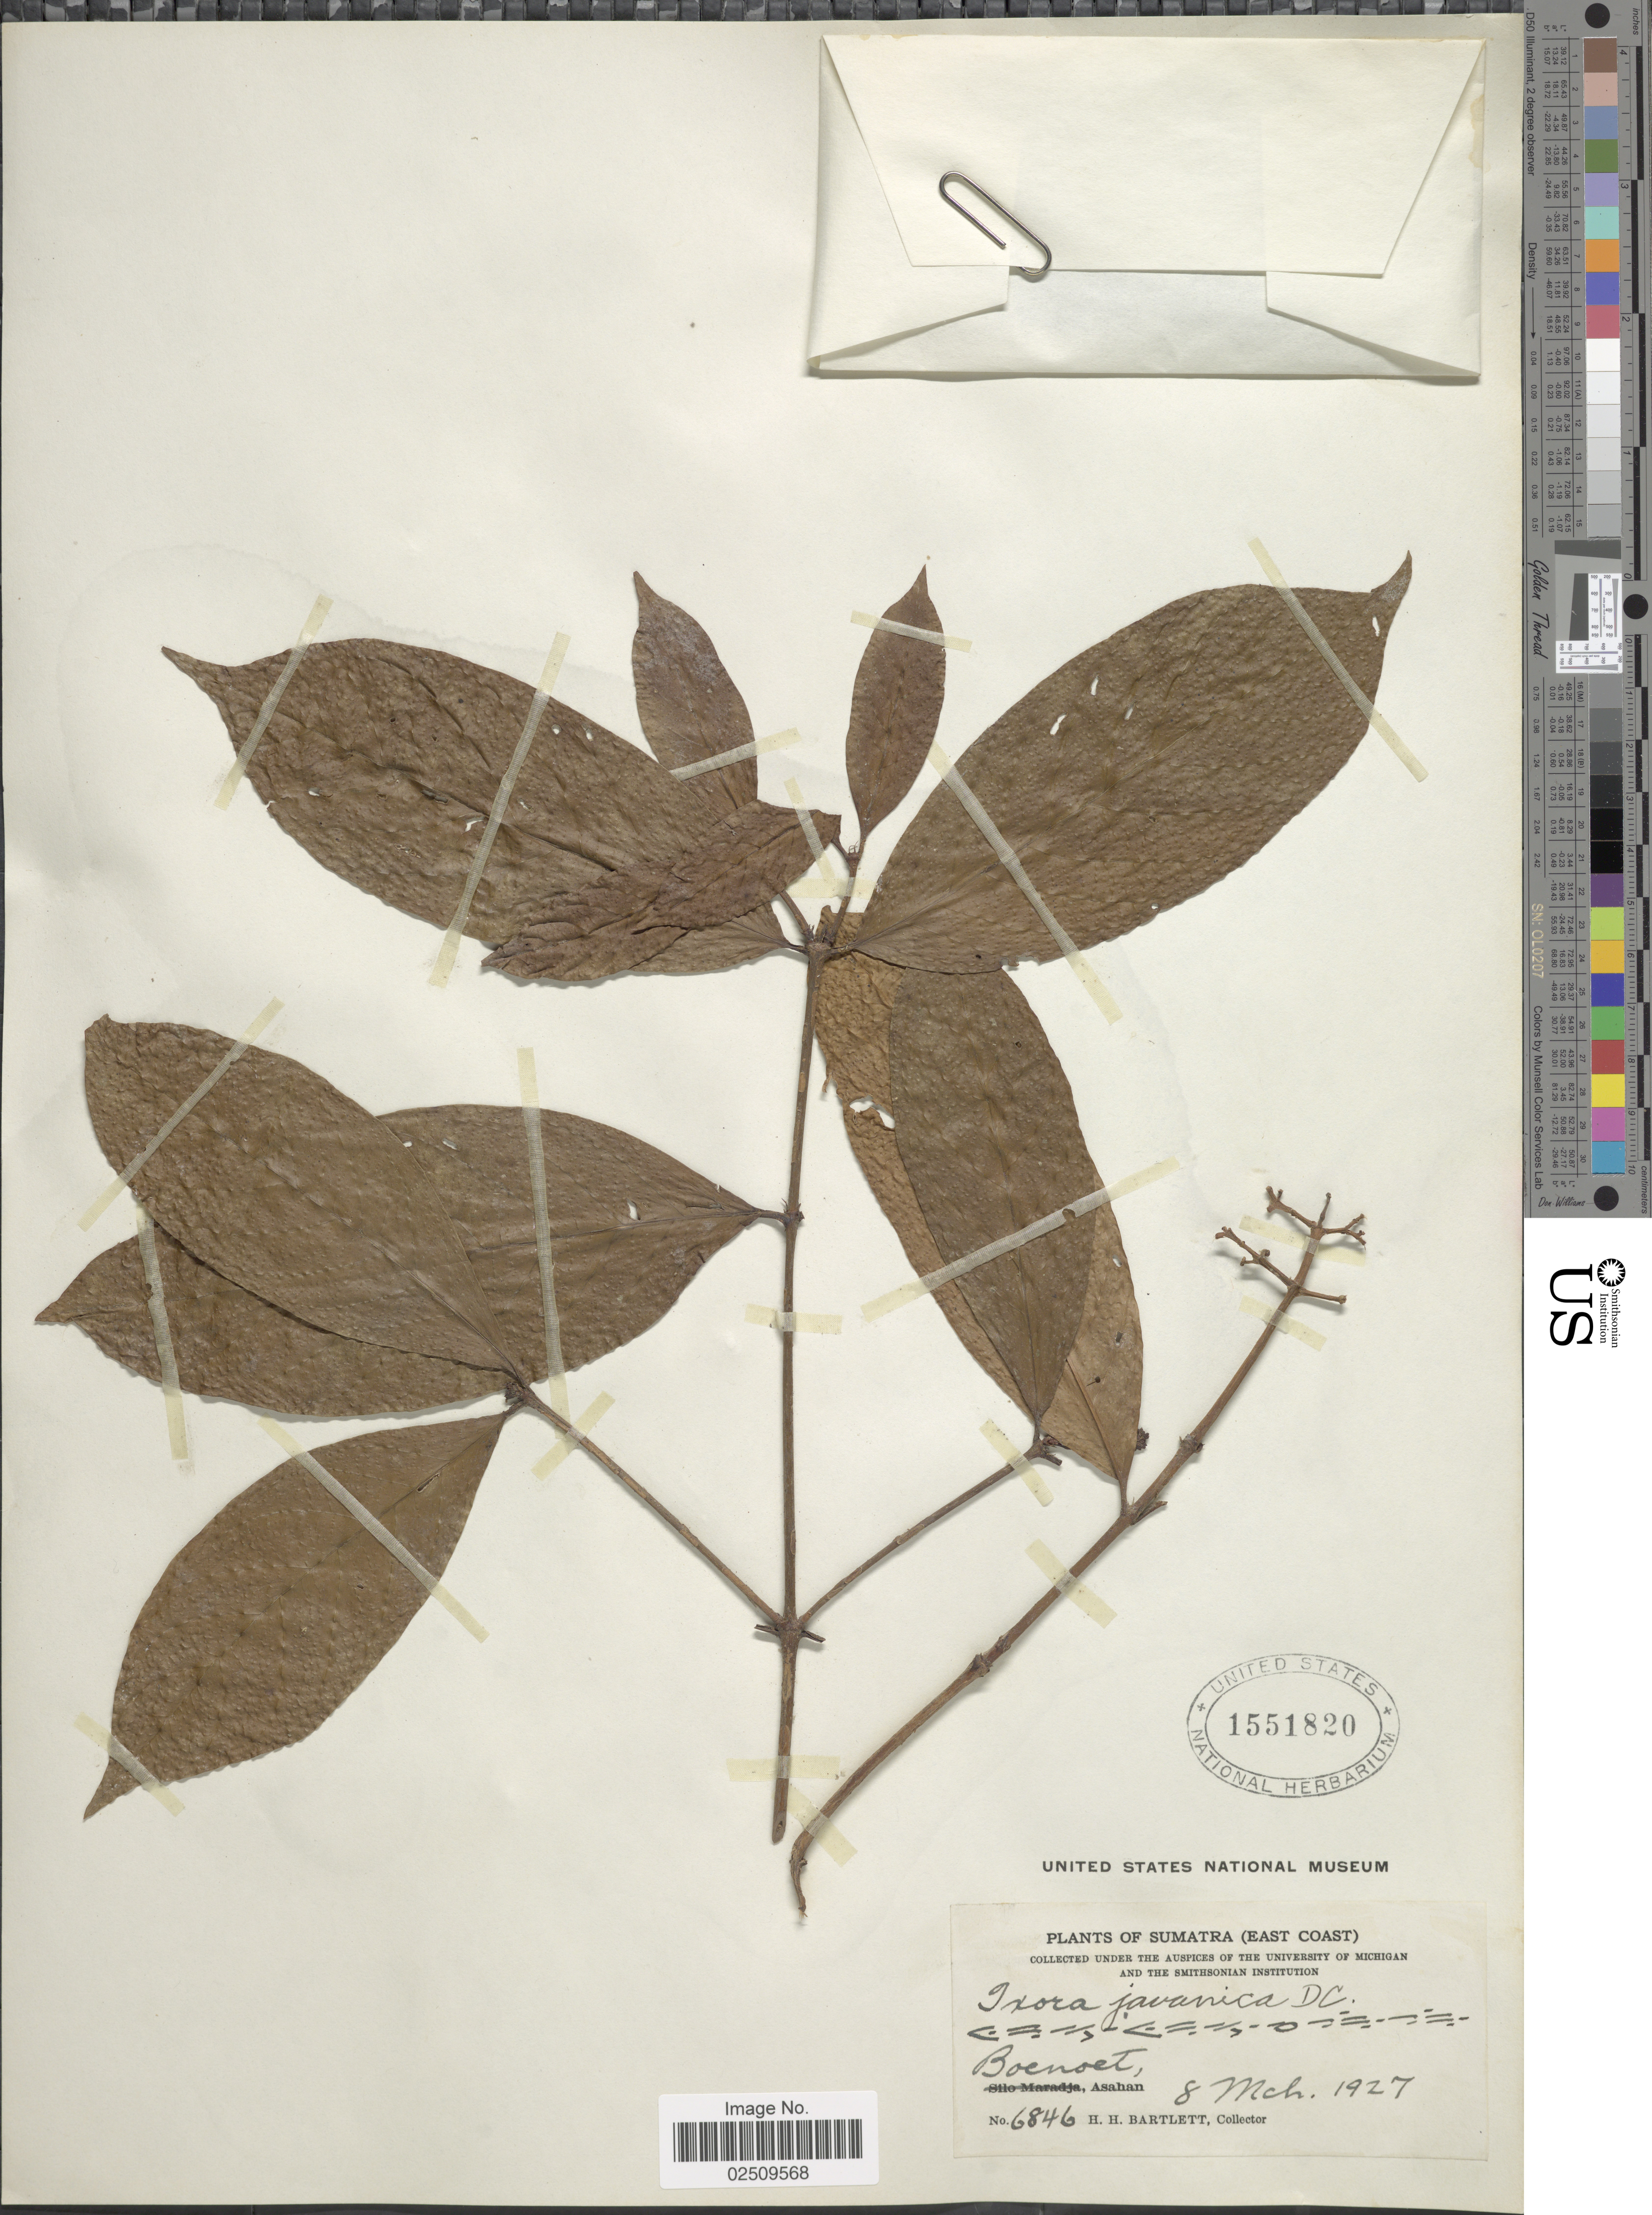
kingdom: Plantae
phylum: Tracheophyta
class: Magnoliopsida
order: Gentianales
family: Rubiaceae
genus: Ixora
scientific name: Ixora javanica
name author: DC.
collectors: H. H. Bartlett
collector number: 6846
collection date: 1927-03-08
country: Indonesia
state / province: Sumatra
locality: (East Coast) X, Boenoet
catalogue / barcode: US 1551820